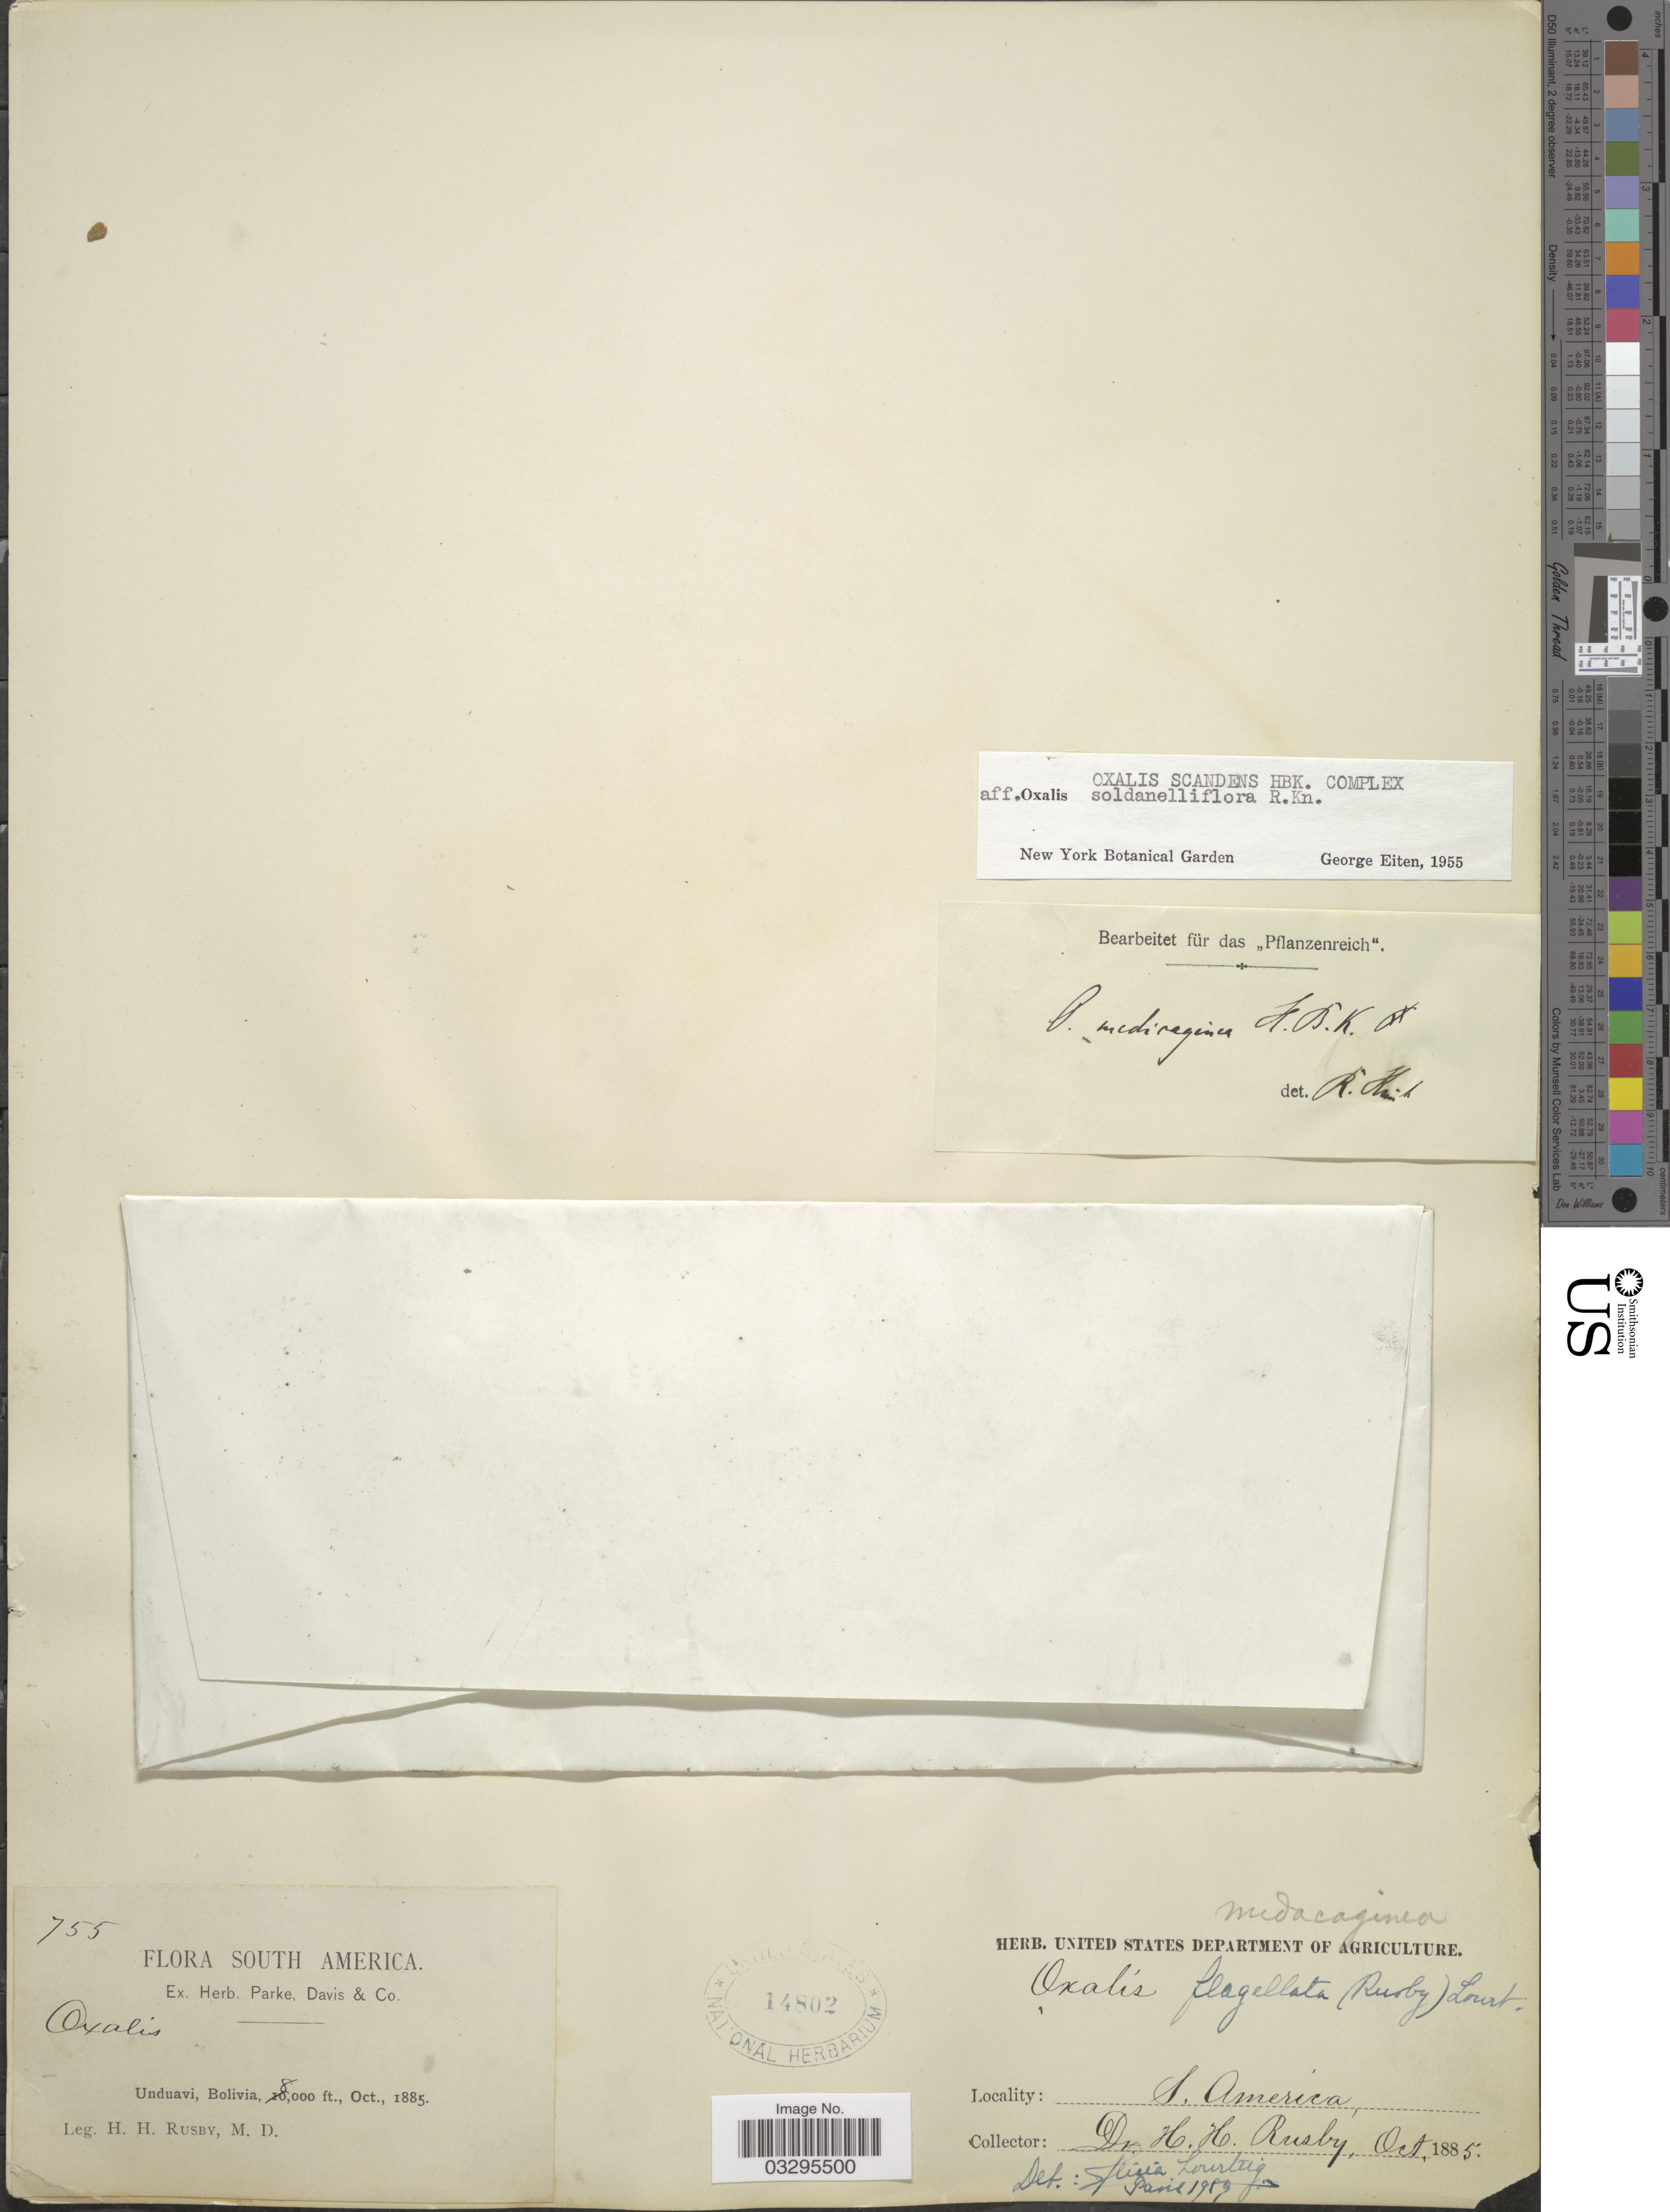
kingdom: Plantae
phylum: Tracheophyta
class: Magnoliopsida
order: Oxalidales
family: Oxalidaceae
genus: Oxalis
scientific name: Oxalis flagellata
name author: (Rusby) Lourteig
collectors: H. H. Rusby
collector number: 755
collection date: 1885-10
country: Bolivia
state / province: La Paz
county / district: Nor Yungas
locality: Unduavi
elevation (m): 2438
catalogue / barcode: US 14802